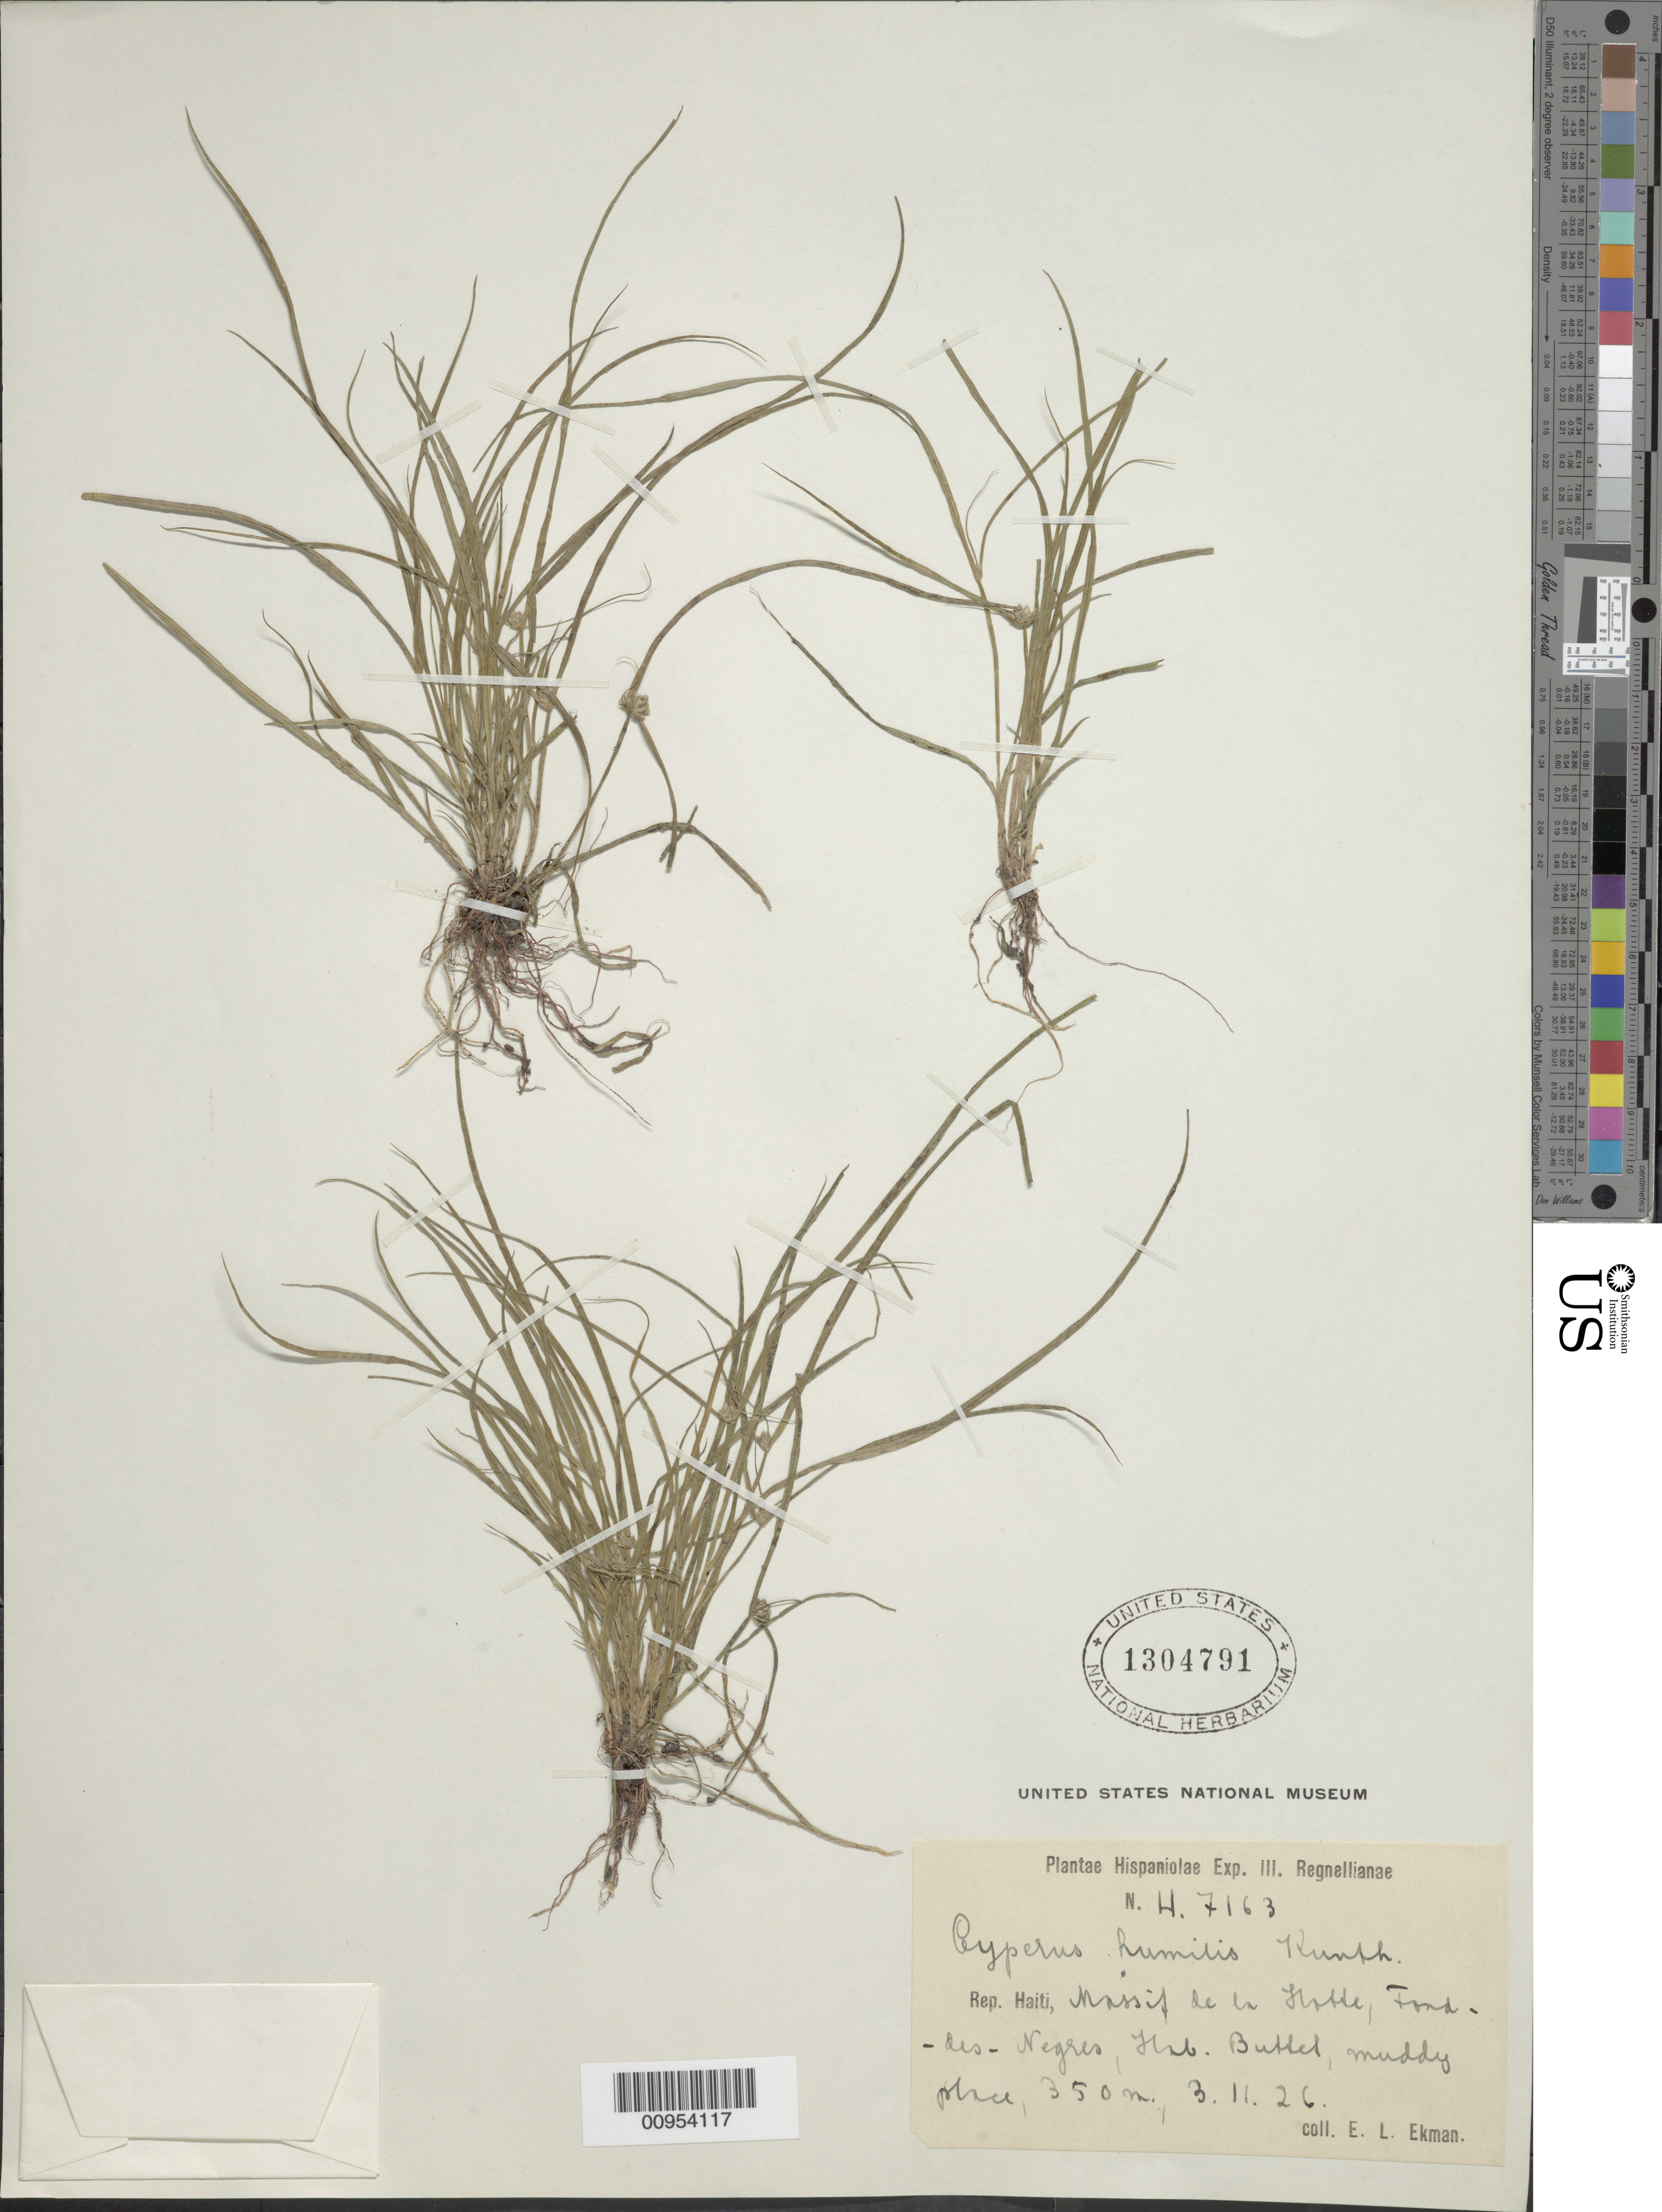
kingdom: Plantae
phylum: Tracheophyta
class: Liliopsida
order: Poales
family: Cyperaceae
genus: Cyperus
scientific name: Cyperus humilis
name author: Kunth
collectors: E. L. Ekman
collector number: H 7163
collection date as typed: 03 Nov 1926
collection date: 1926-11-03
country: Haiti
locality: Massif de la Hotte, Fond des Negres, Hab. Buttet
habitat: Muddy places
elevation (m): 350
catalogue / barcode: US 1304791